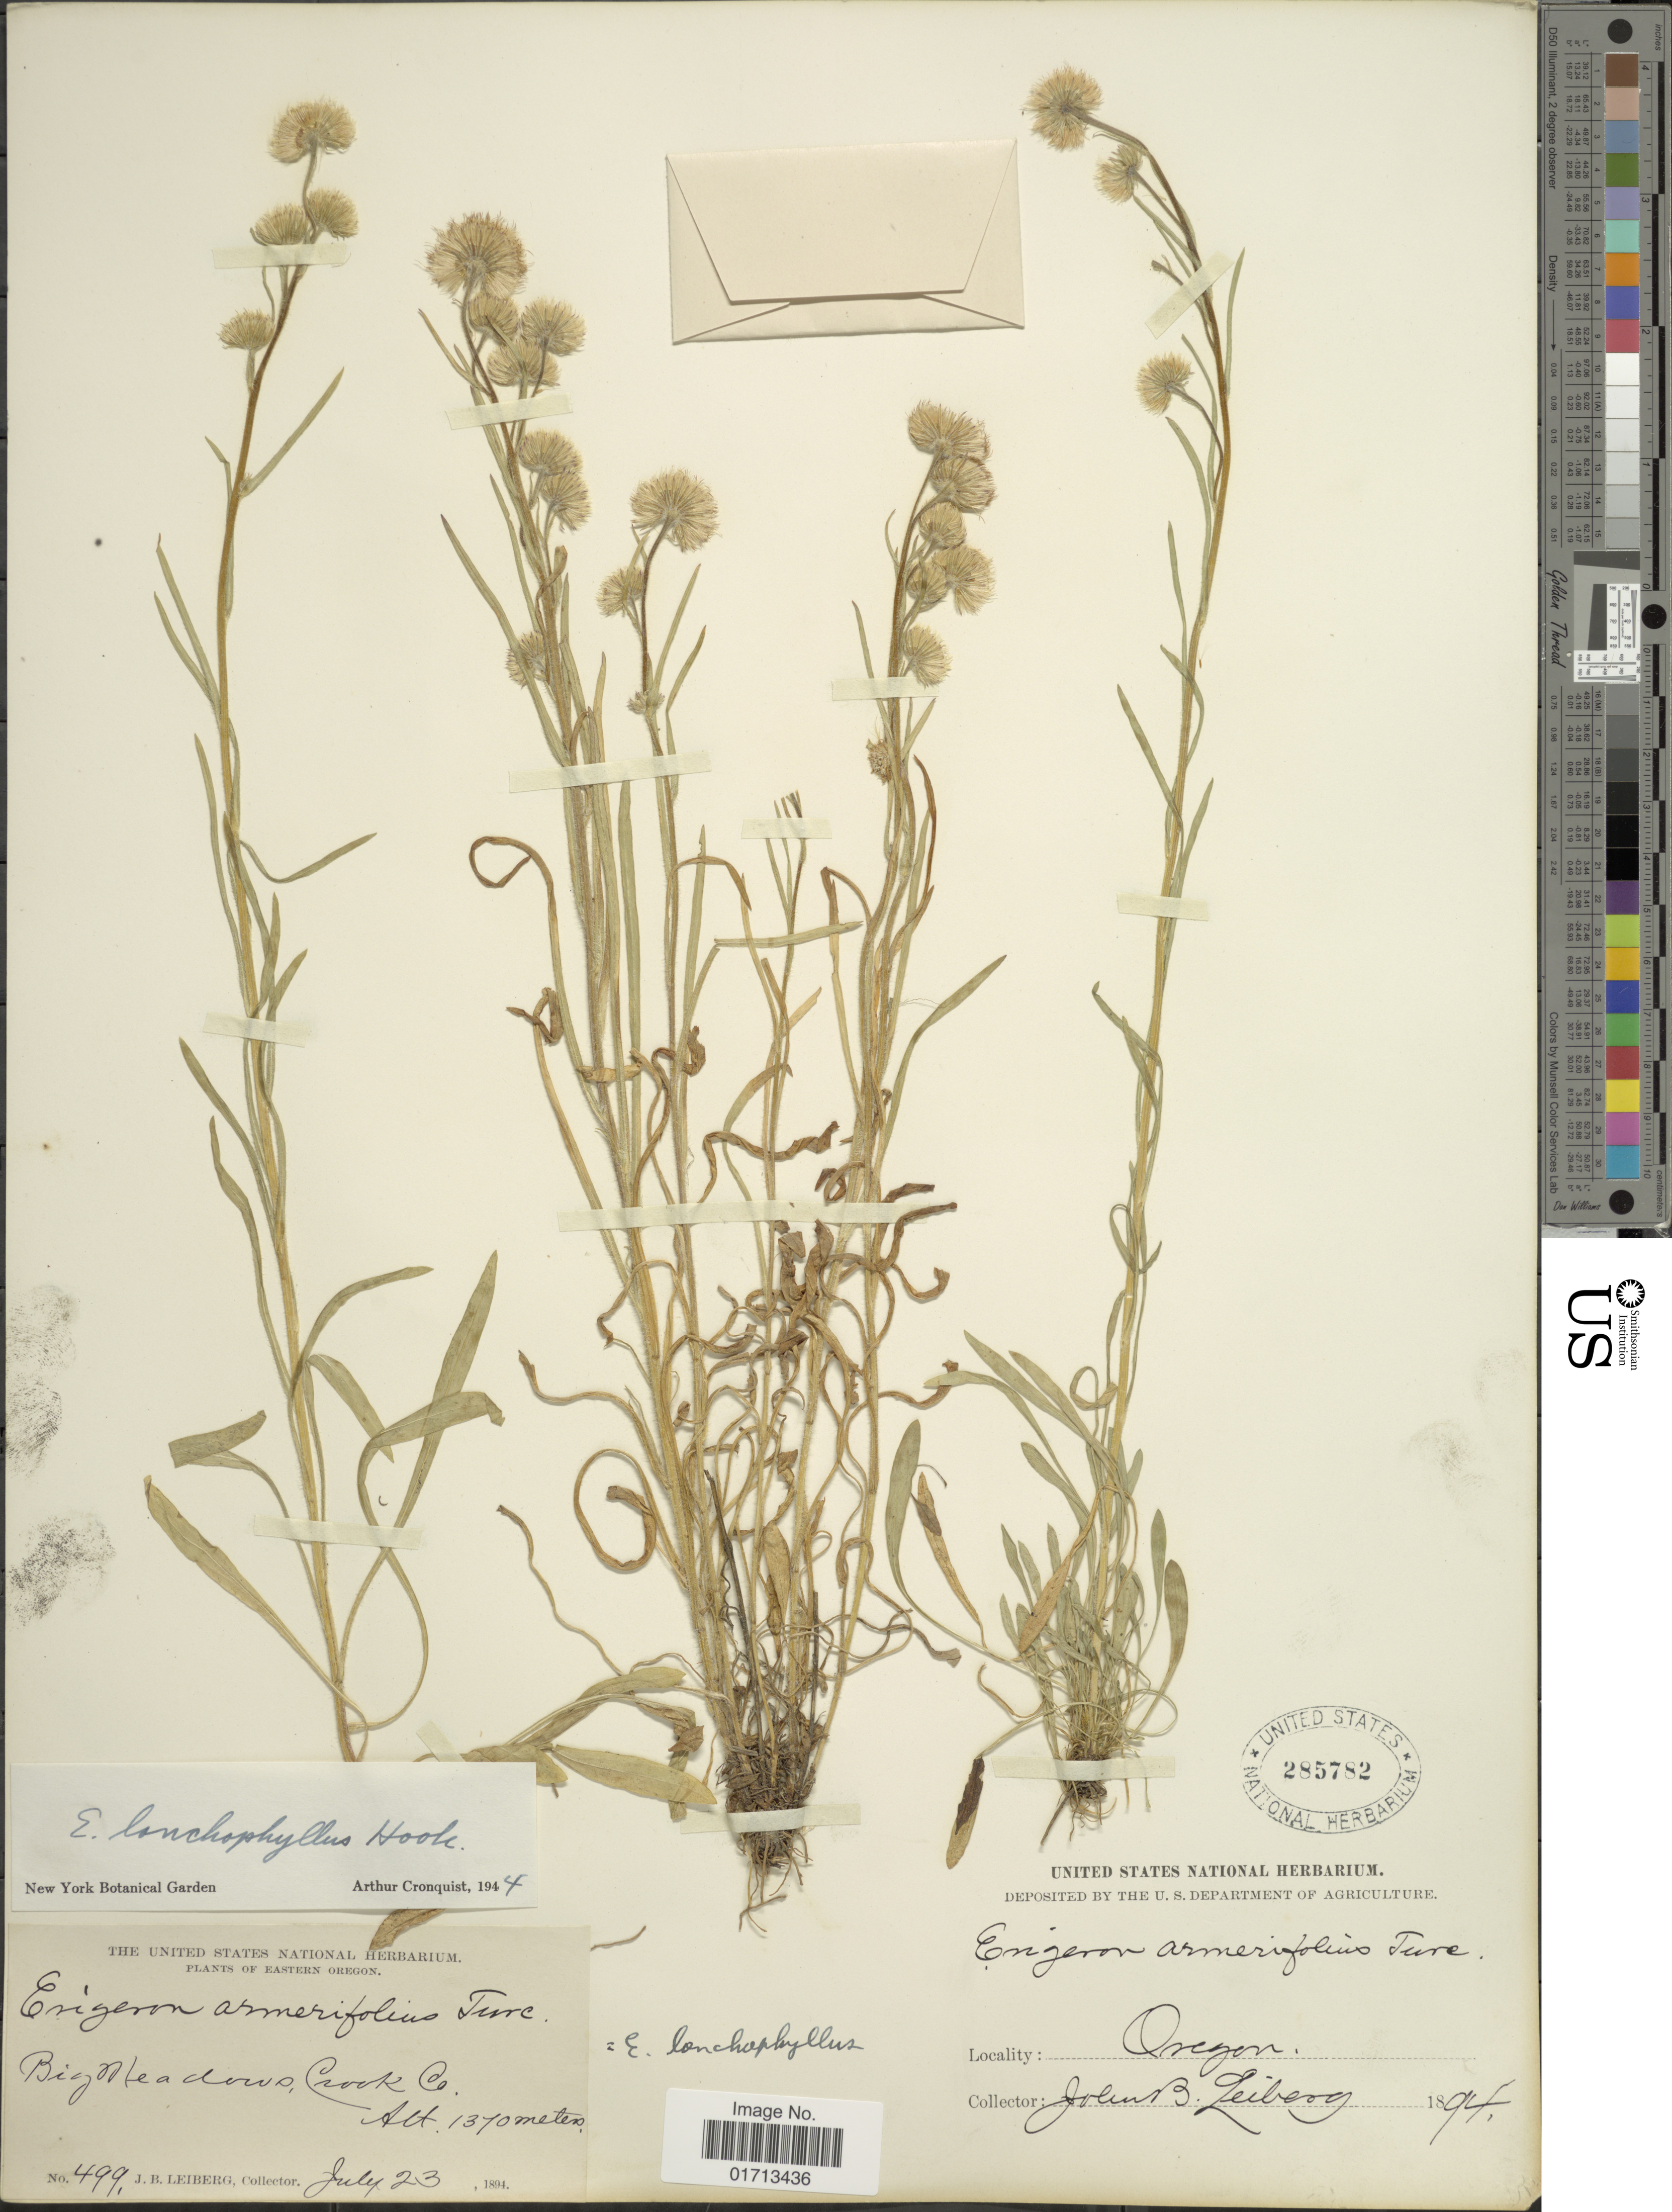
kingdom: Plantae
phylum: Tracheophyta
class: Magnoliopsida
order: Asterales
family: Asteraceae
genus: Erigeron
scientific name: Erigeron lonchophyllus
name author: Hook.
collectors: J. Leiberg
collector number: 499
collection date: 1894-07-23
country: United States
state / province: Oregon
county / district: Crook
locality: Eastern Oregon. Big Meadows, Crook Co.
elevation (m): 1370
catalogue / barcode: US 285782